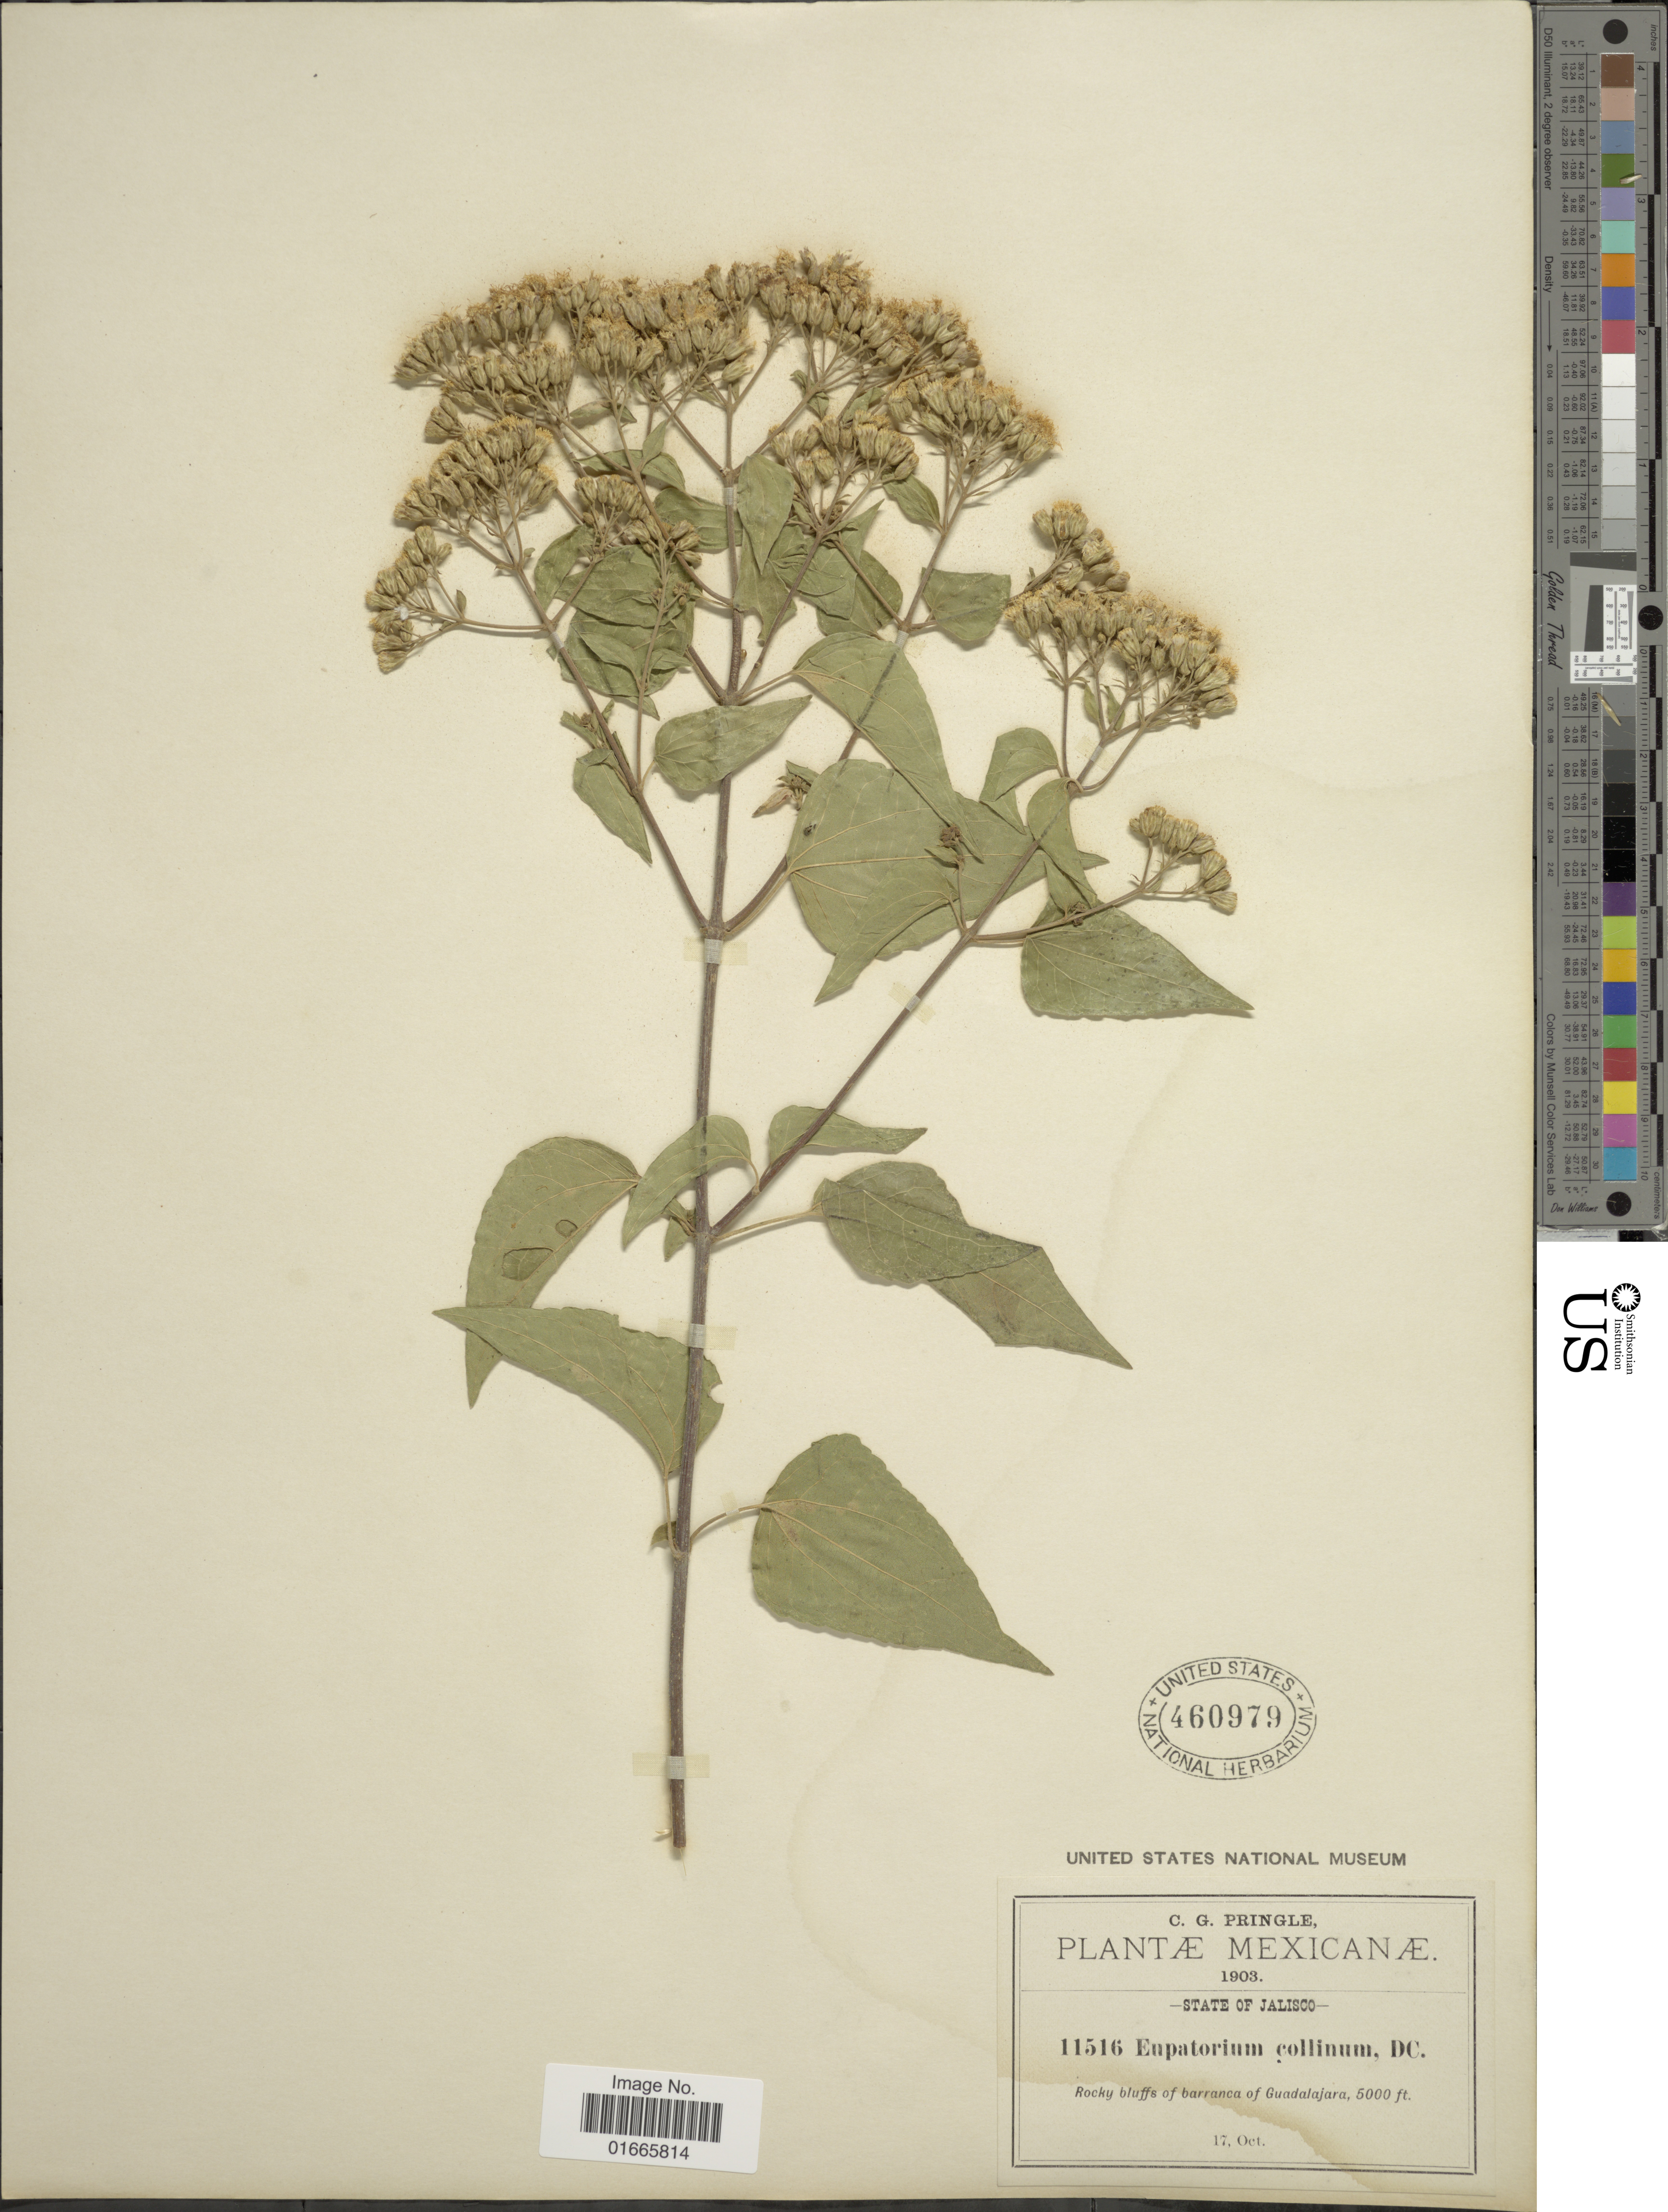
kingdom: Plantae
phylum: Tracheophyta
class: Magnoliopsida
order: Asterales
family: Asteraceae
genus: Chromolaena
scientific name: Chromolaena collina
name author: (DC.) R.M. King & H. Rob.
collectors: C. G. Pringle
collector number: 11516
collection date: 1903-10-17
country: Mexico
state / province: Jalisco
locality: Rocky bluffs of barranca of Guadalajara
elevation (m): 1524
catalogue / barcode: US 460979